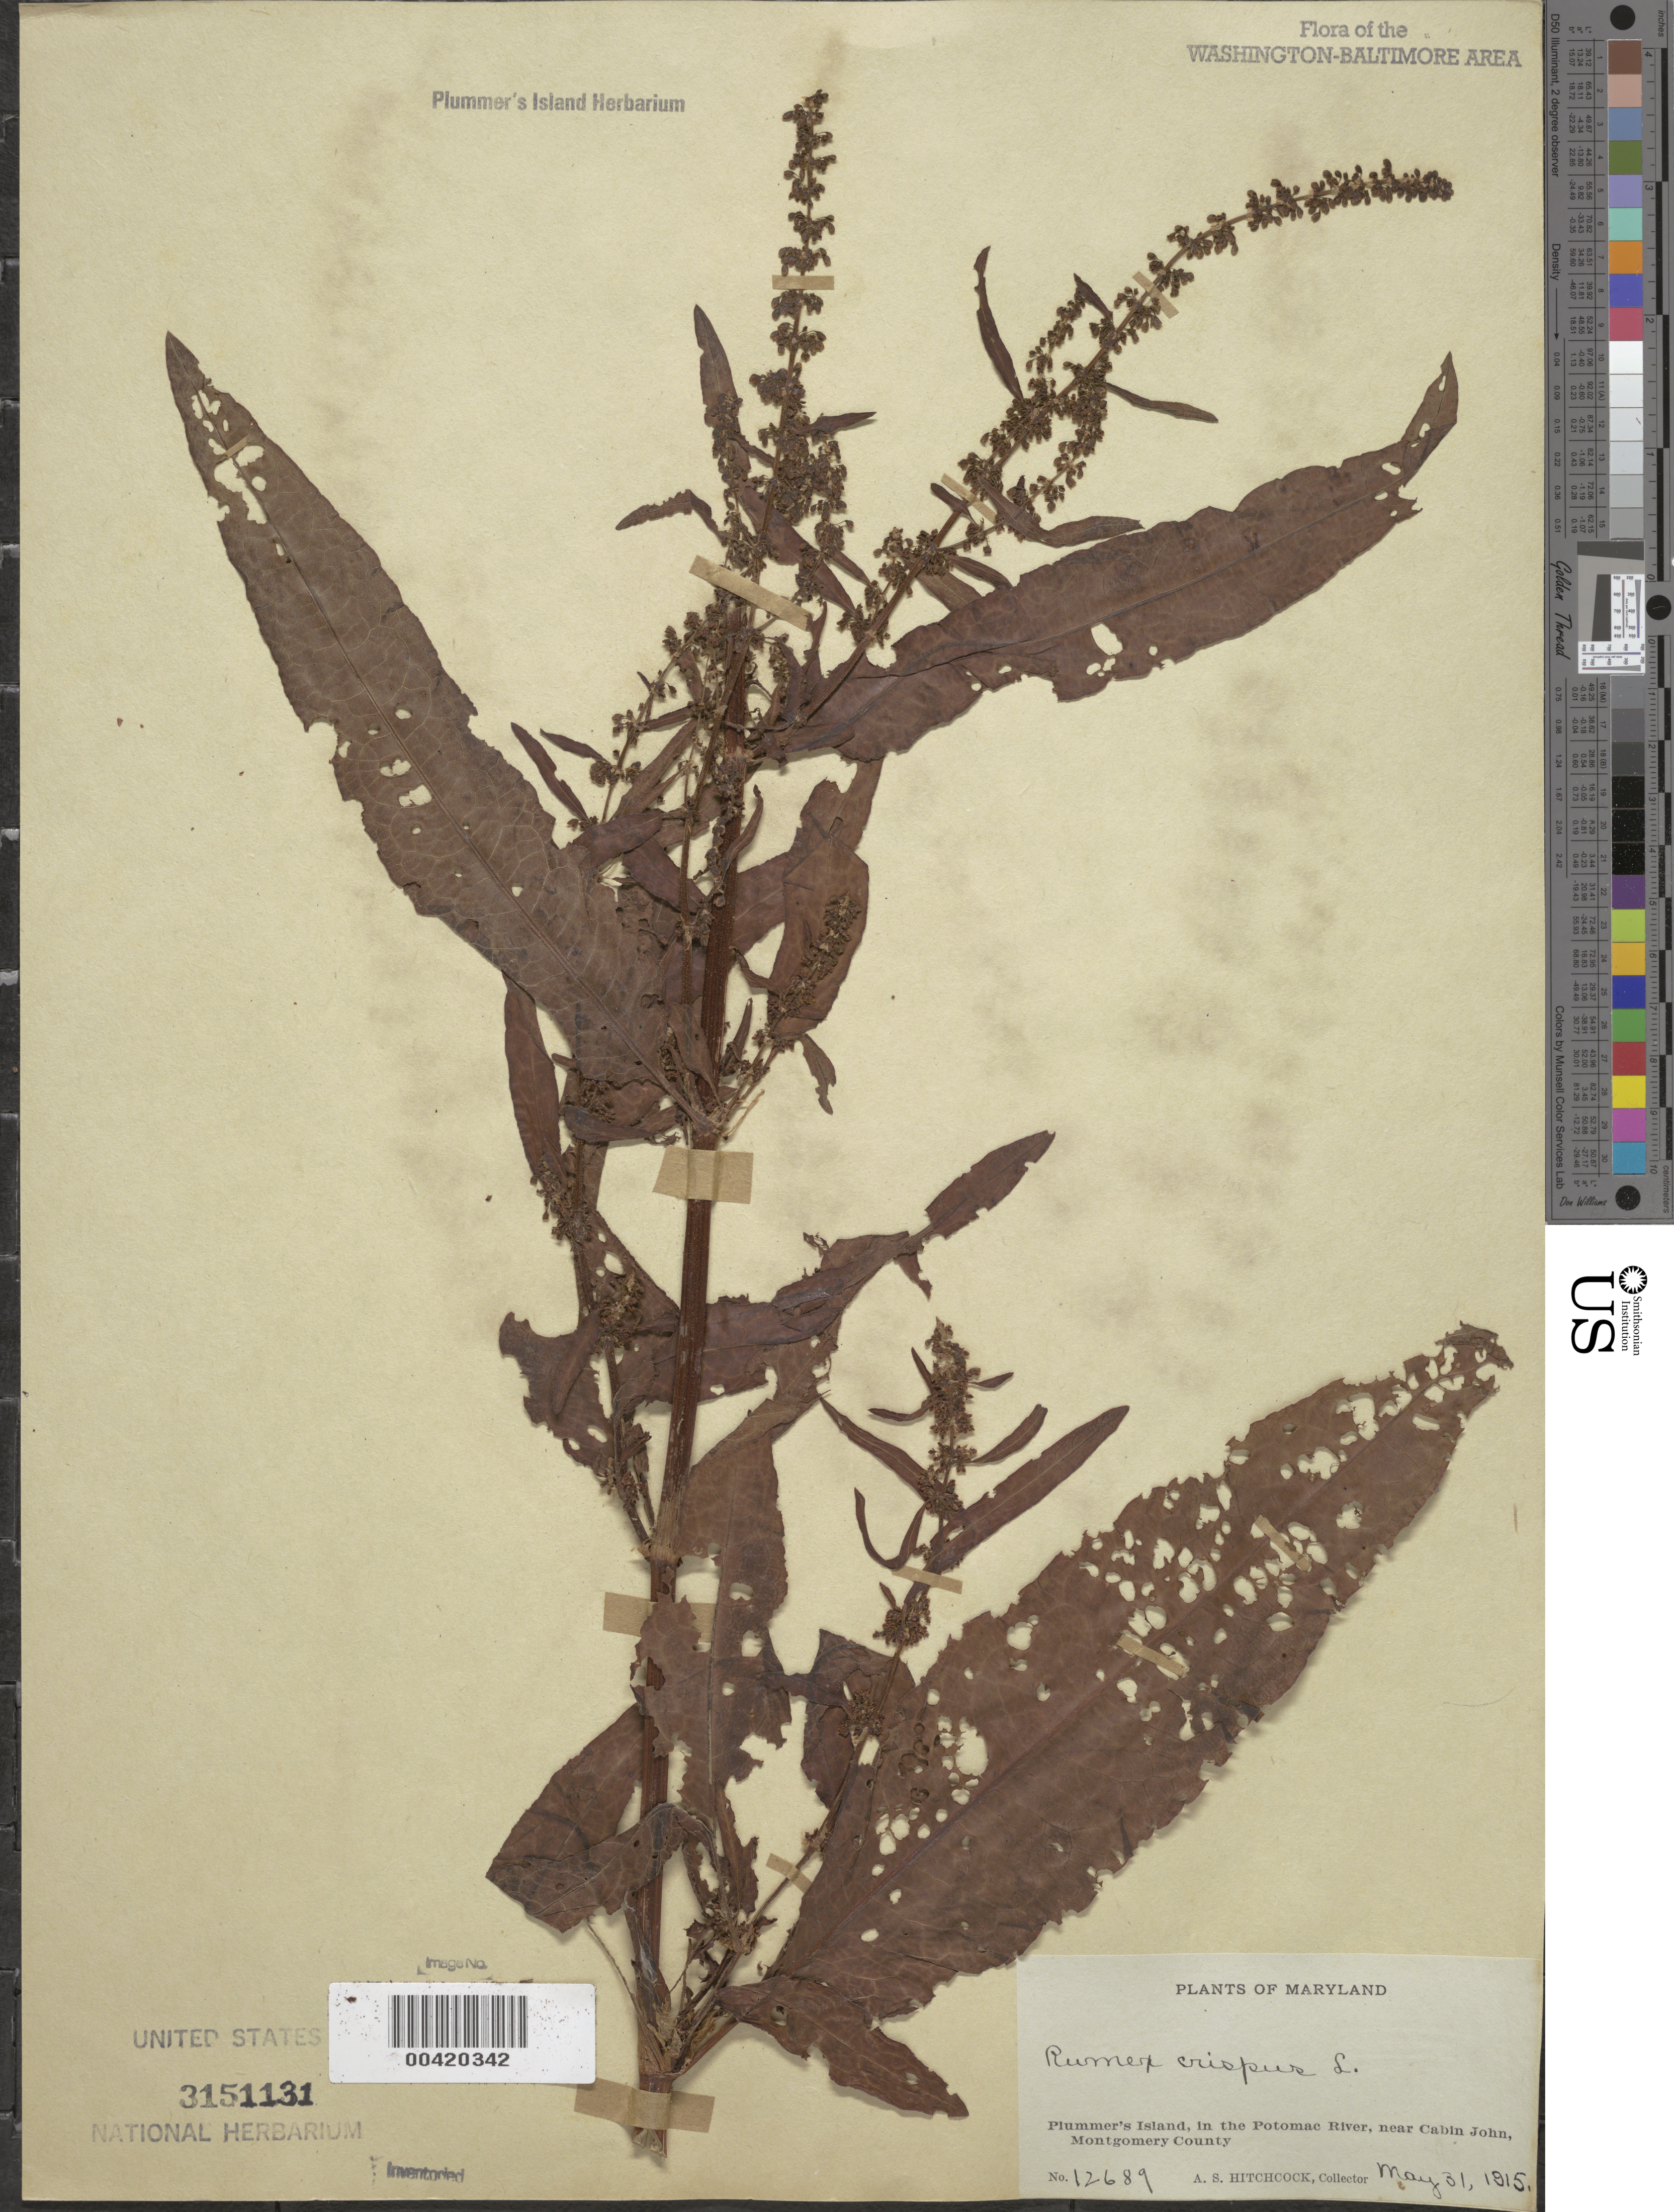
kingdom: Plantae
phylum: Tracheophyta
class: Magnoliopsida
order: Caryophyllales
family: Polygonaceae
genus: Rumex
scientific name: Rumex crispus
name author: L.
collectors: A. S. Hitchcock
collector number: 12689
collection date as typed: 31 May 1915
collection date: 1915-05-31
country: United States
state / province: Maryland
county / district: Montgomery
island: Plummers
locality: Plummer's Island C. & O. Canal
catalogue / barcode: US 3151131